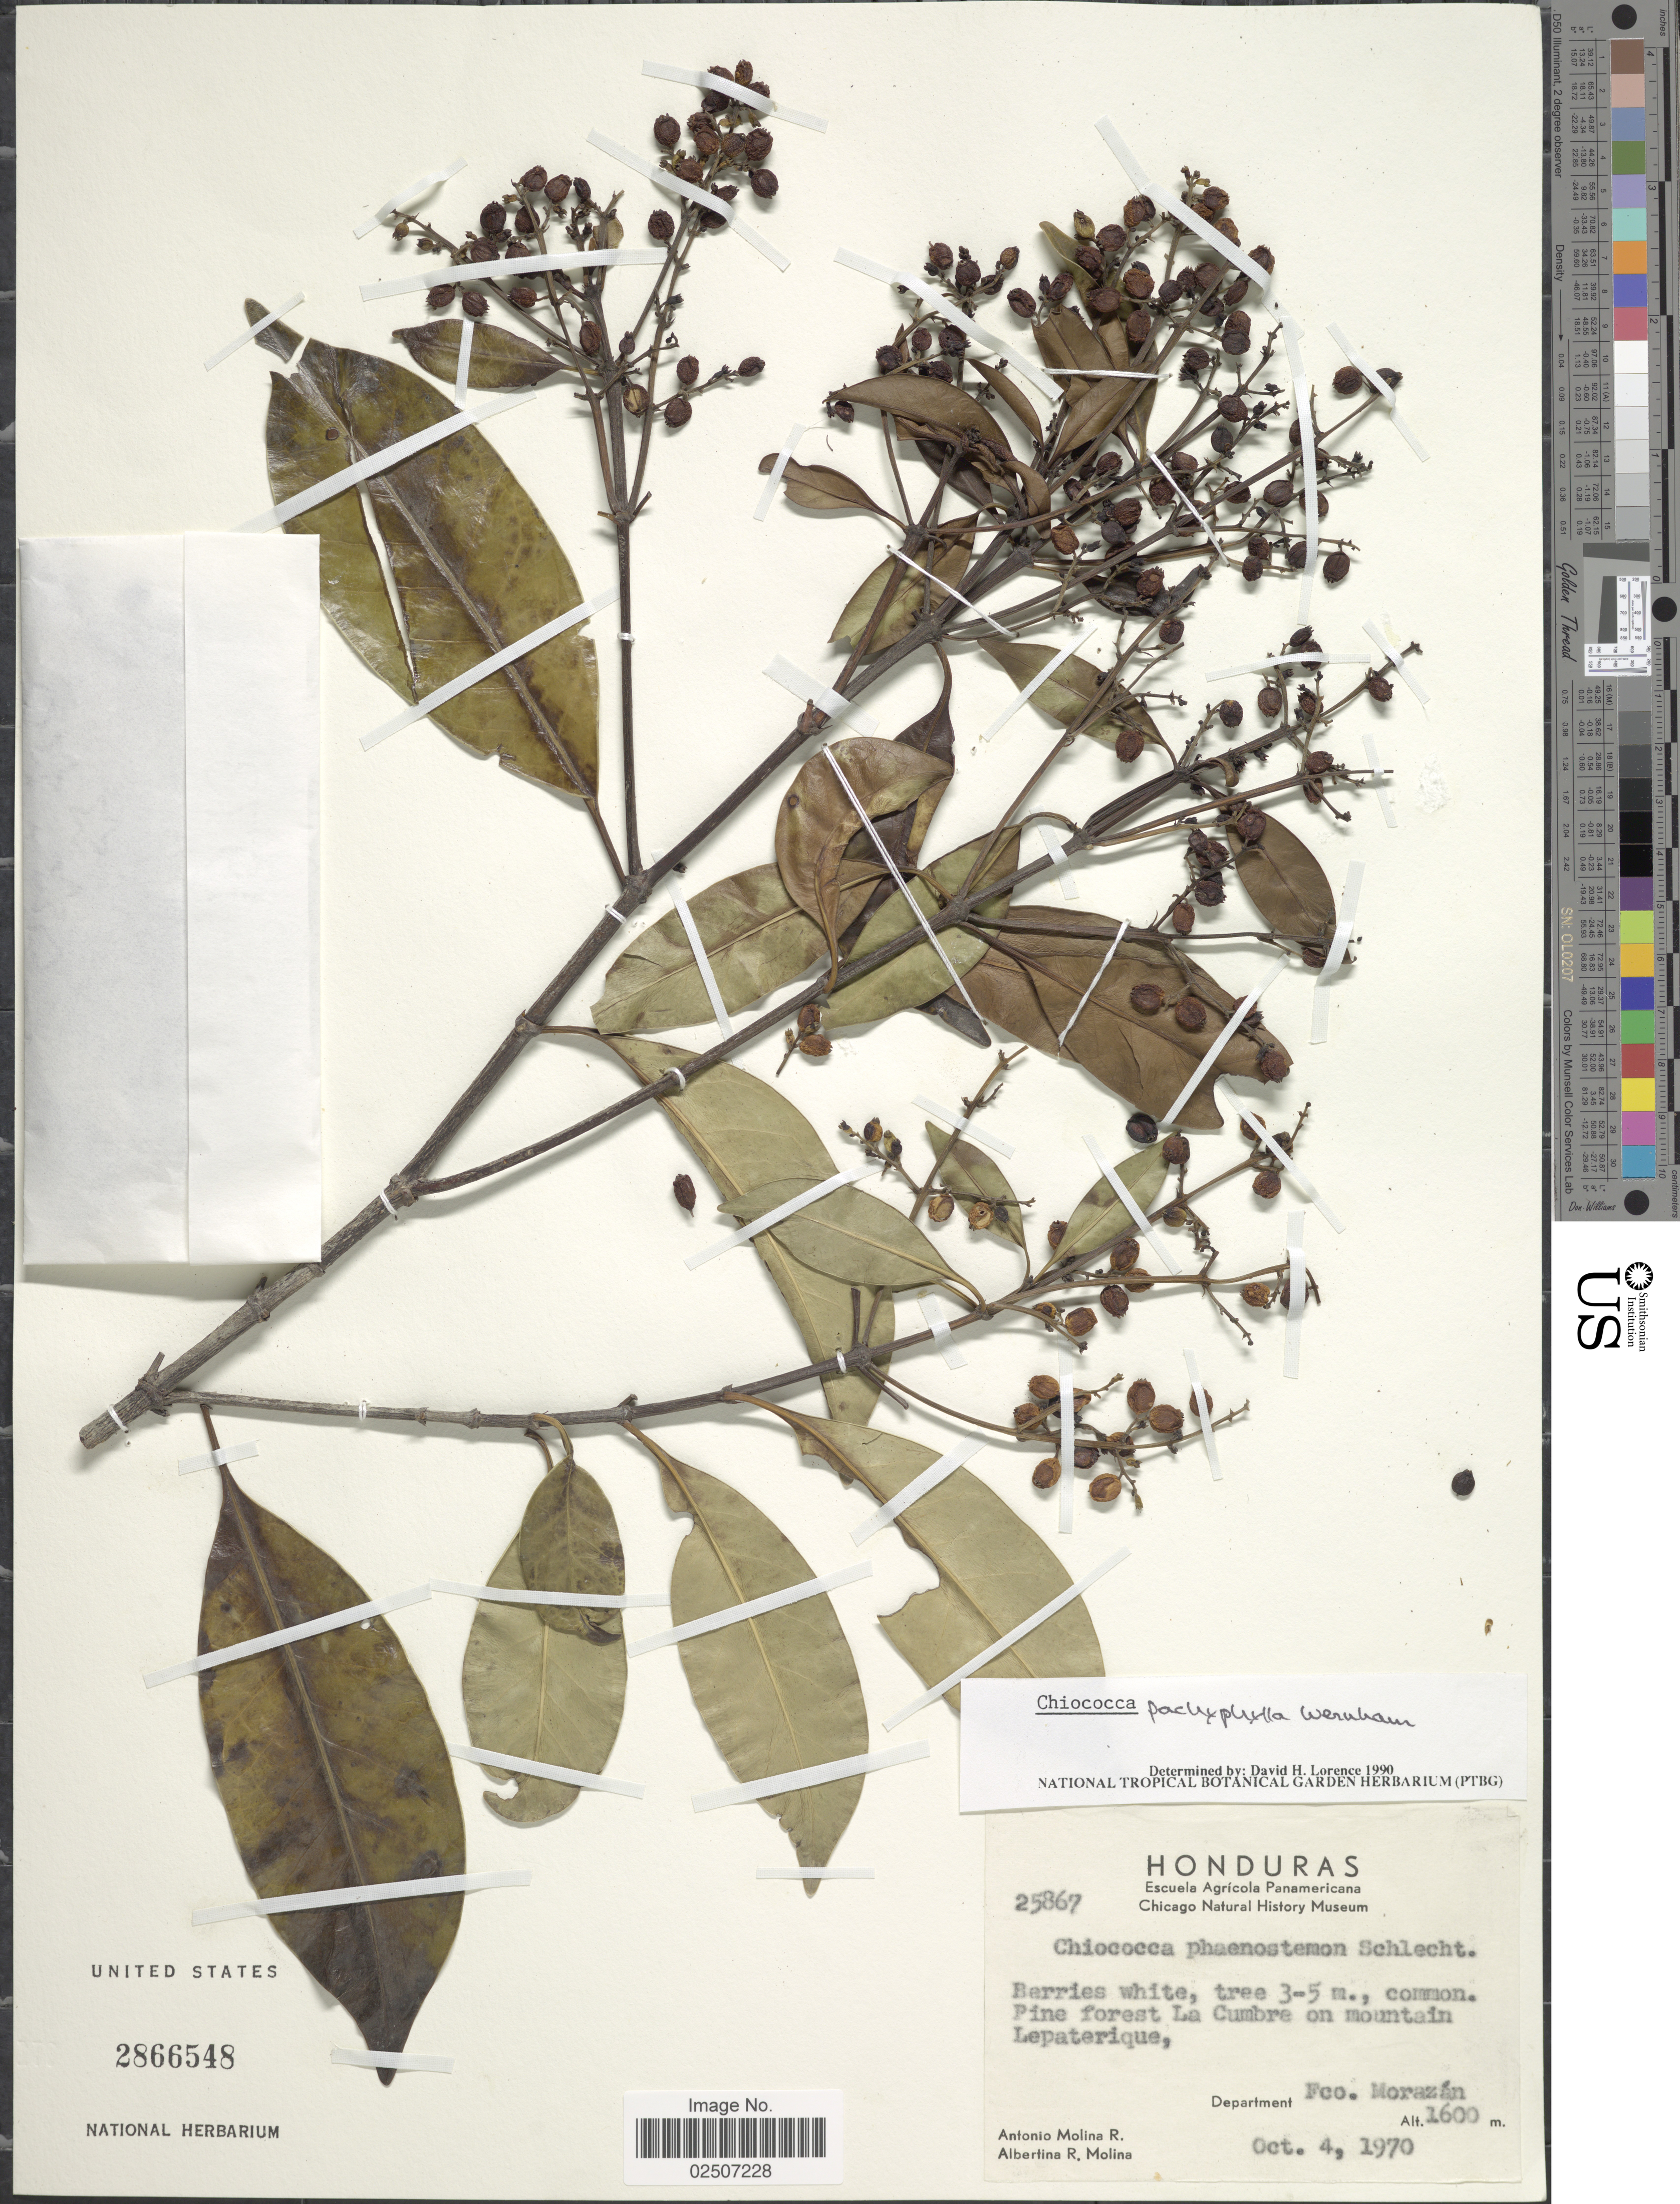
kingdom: Plantae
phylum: Tracheophyta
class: Magnoliopsida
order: Gentianales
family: Rubiaceae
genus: Chiococca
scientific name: Chiococca pachyphylla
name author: Wernham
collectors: A. Molina R. & A. R. Molina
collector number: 25867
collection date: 1970-10-04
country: Honduras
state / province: Fco. Morazán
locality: Pine forest La Cumbre on mountain Lepaterique, Department Fco. Morazan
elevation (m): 1600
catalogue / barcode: US 2866548